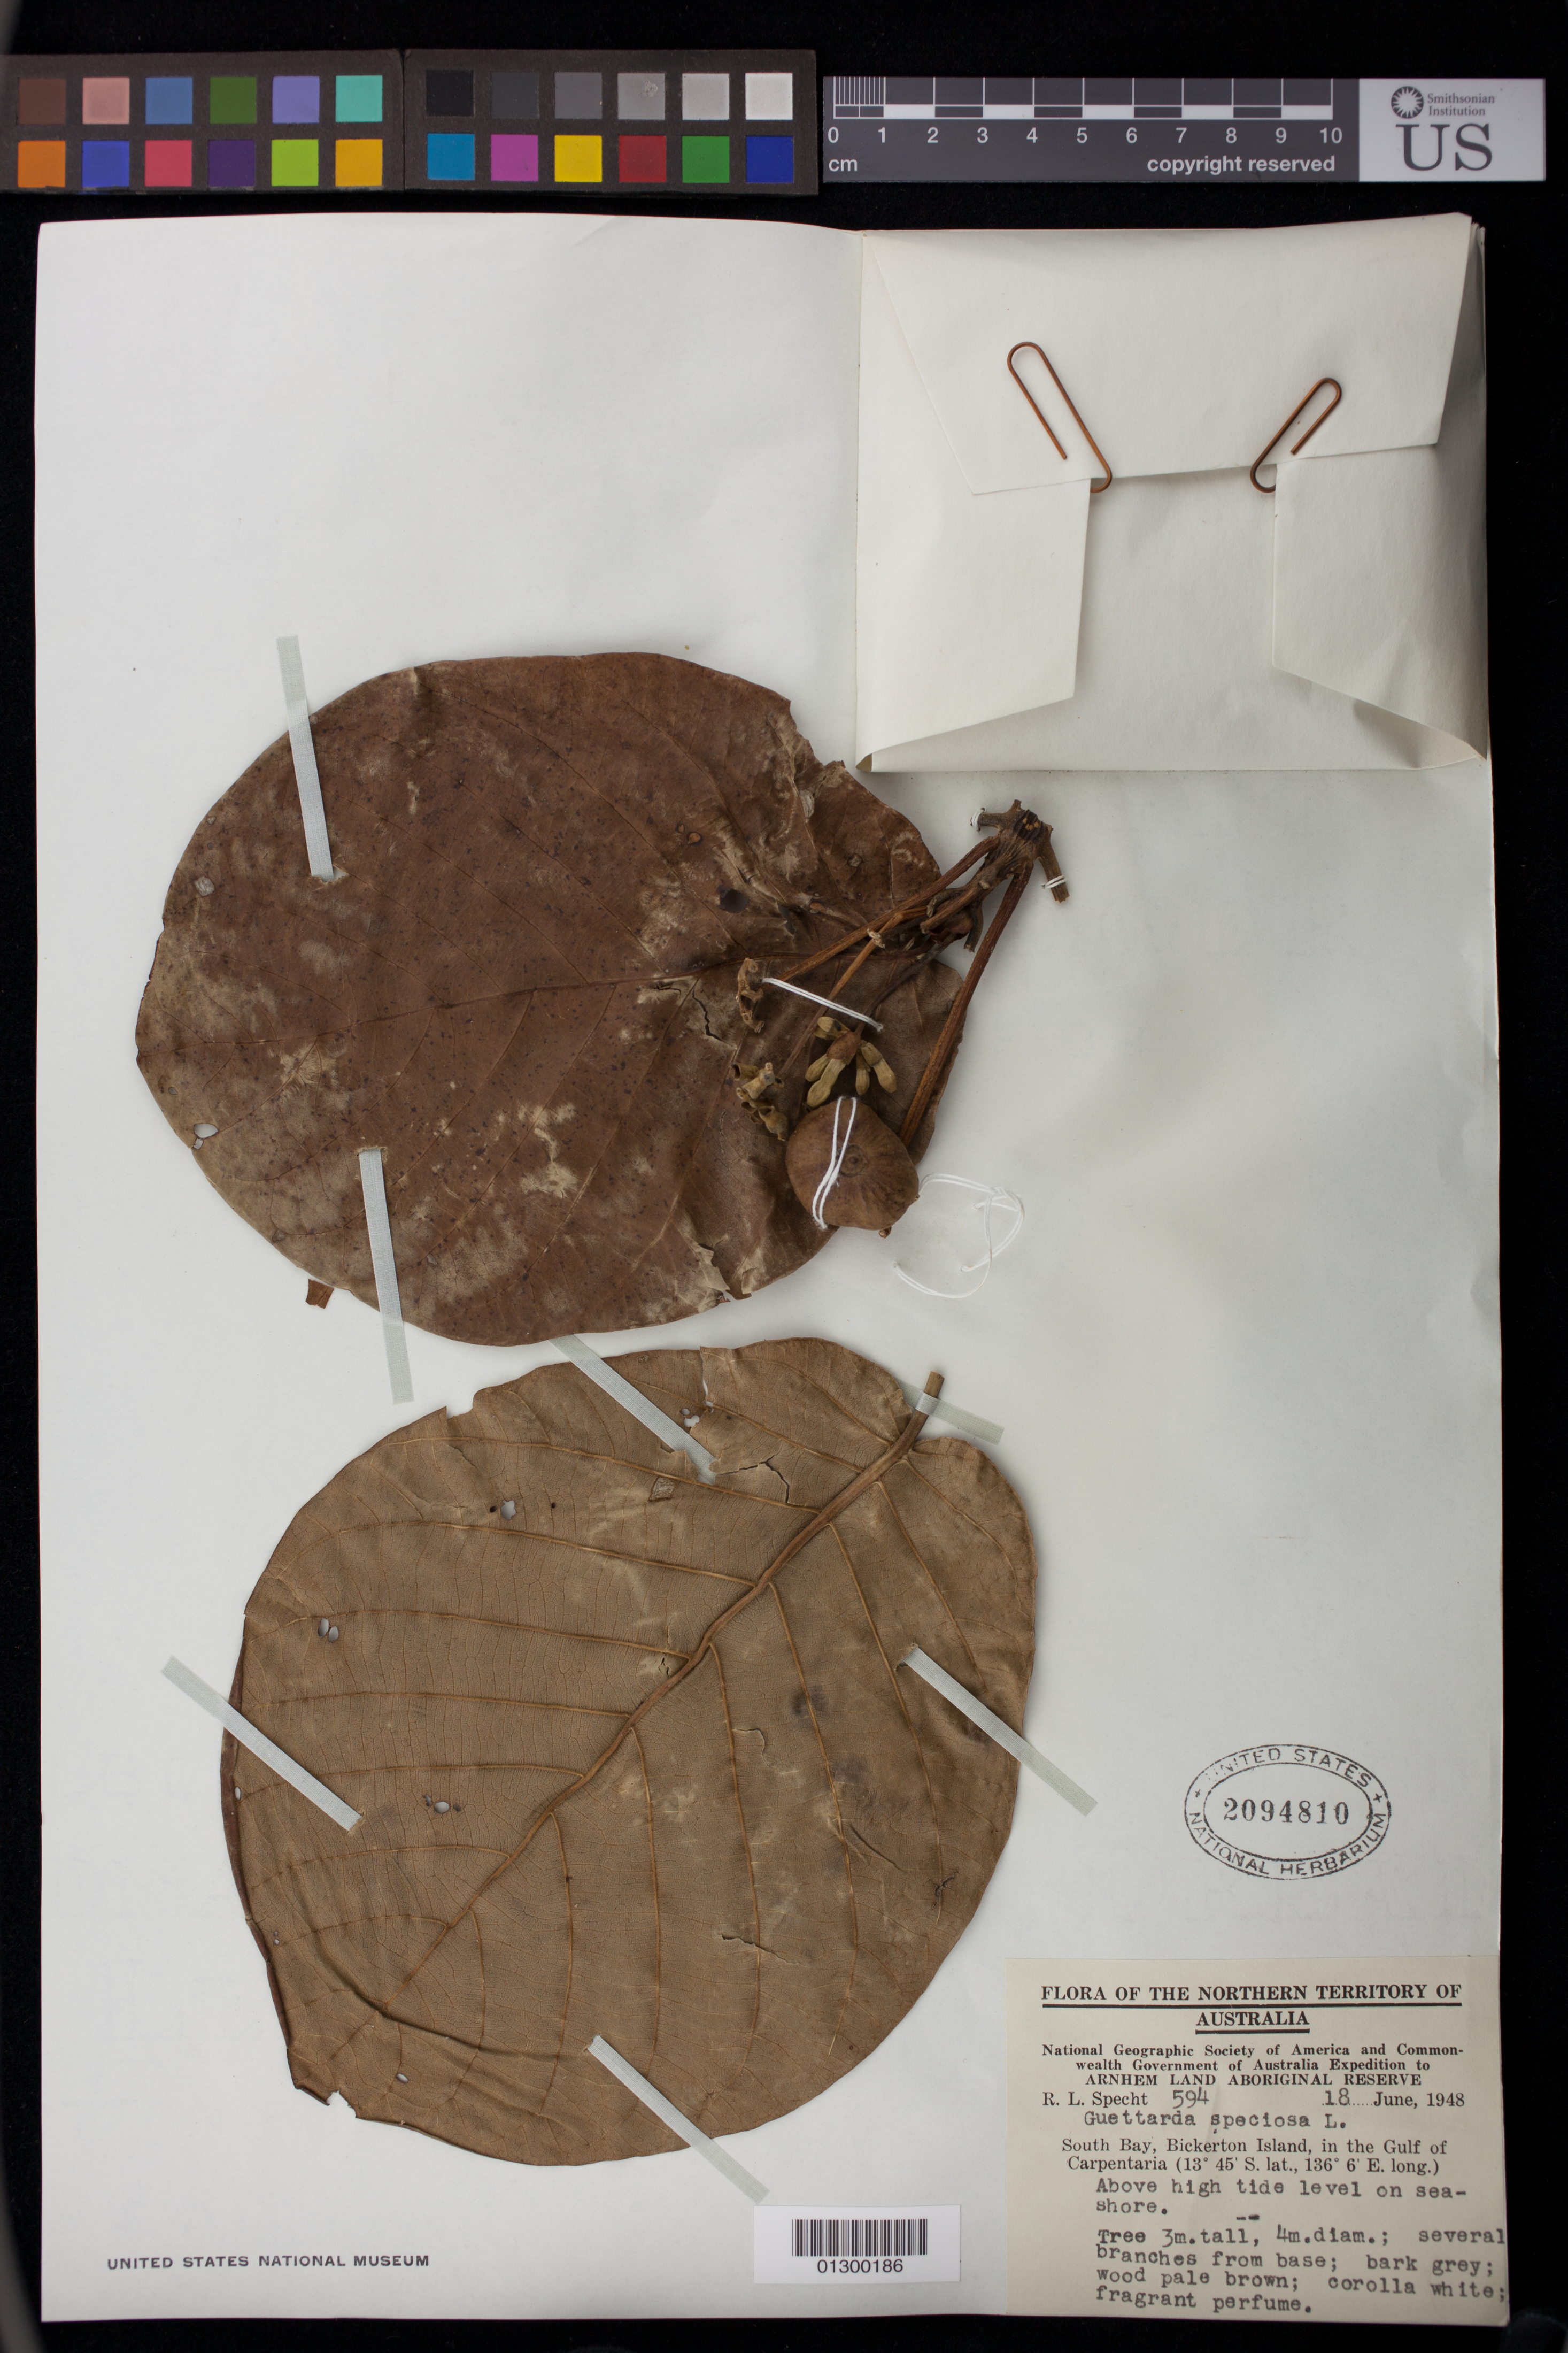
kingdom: Plantae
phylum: Tracheophyta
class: Magnoliopsida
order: Gentianales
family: Rubiaceae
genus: Guettarda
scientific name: Guettarda speciosa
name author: L.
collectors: R. L. Specht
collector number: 594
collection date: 1948-06-18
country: Australia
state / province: Northern Territory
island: Bickerton Island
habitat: Above high tide level on sea shore.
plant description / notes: Tree 3 m. tall, 4 m. diam.; several branches from base; bark grey; wood pale brown; corolla white; fragrant perfume.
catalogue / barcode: US 2094810